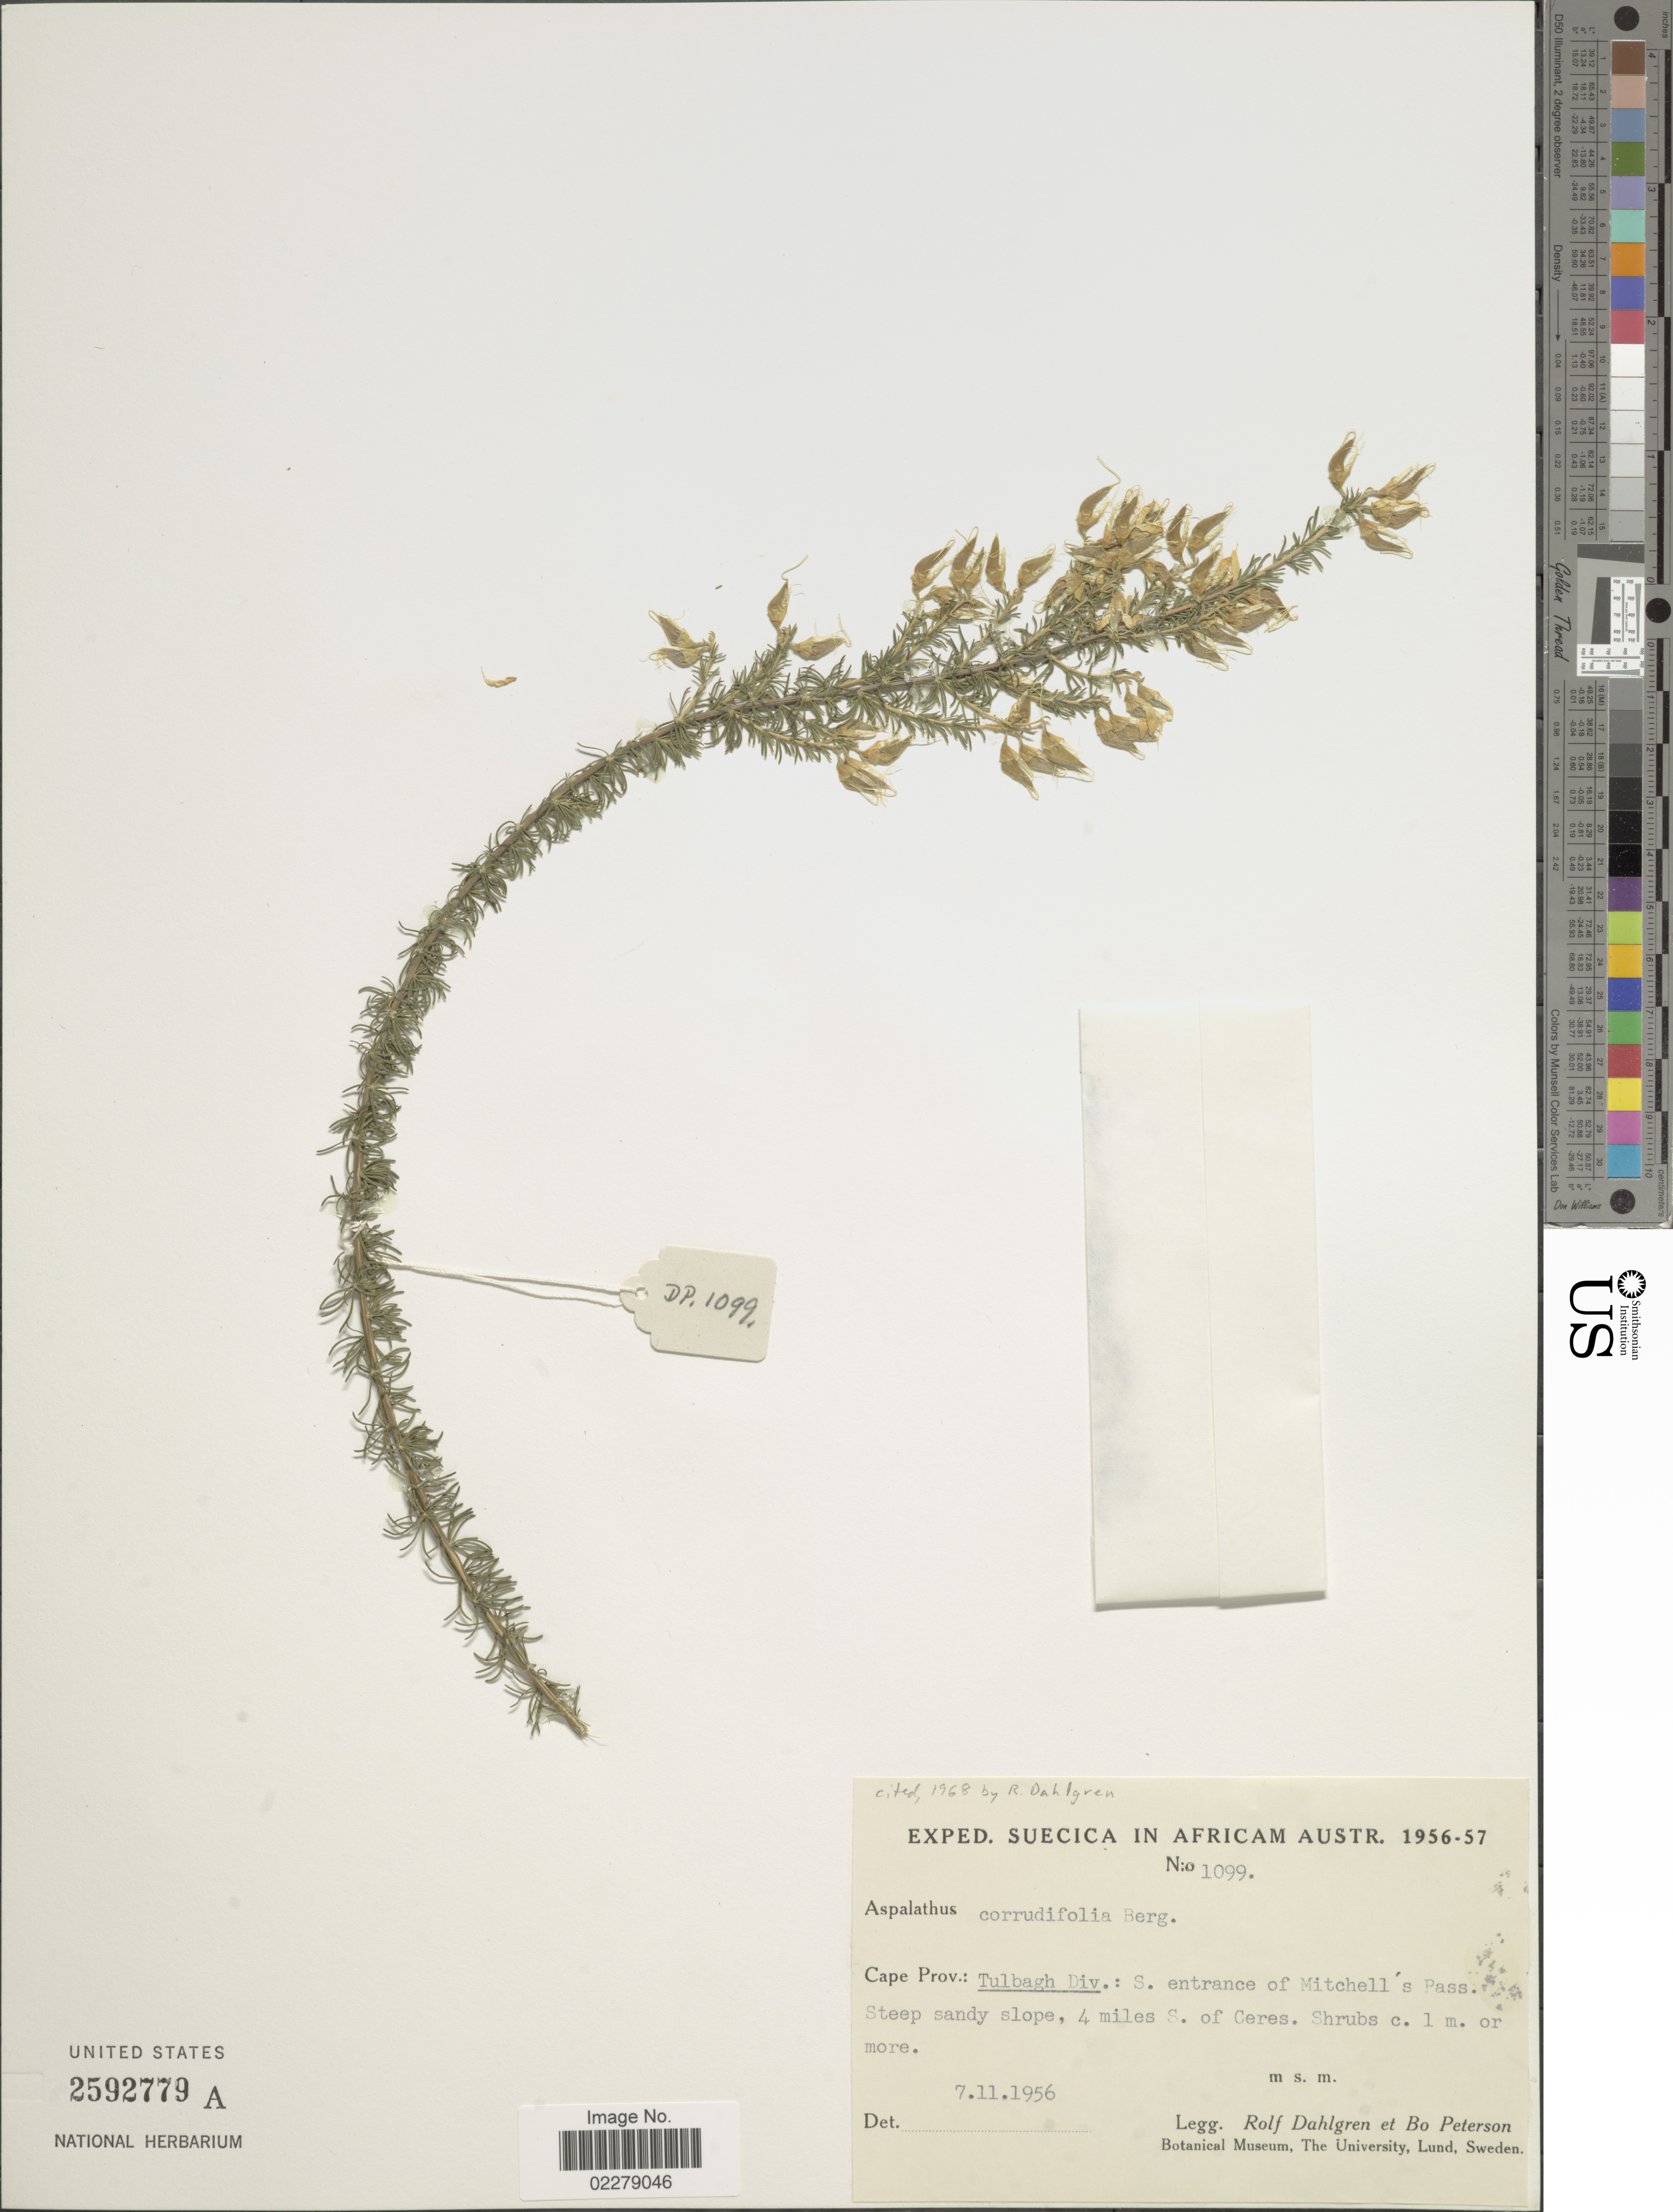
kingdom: Plantae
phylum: Tracheophyta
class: Magnoliopsida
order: Fabales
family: Fabaceae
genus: Aspalathus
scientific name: Aspalathus corrudifolia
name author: P.J. Bergius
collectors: R. Dahlgren & B. H. Peterson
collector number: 1099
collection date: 1956-11-07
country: South Africa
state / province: Western Cape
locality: Tulbagh Div.: S. enterance of Mitchell's Pass. Steep sandy slope, 4 miles S. of Ceres.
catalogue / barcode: US 2592779A